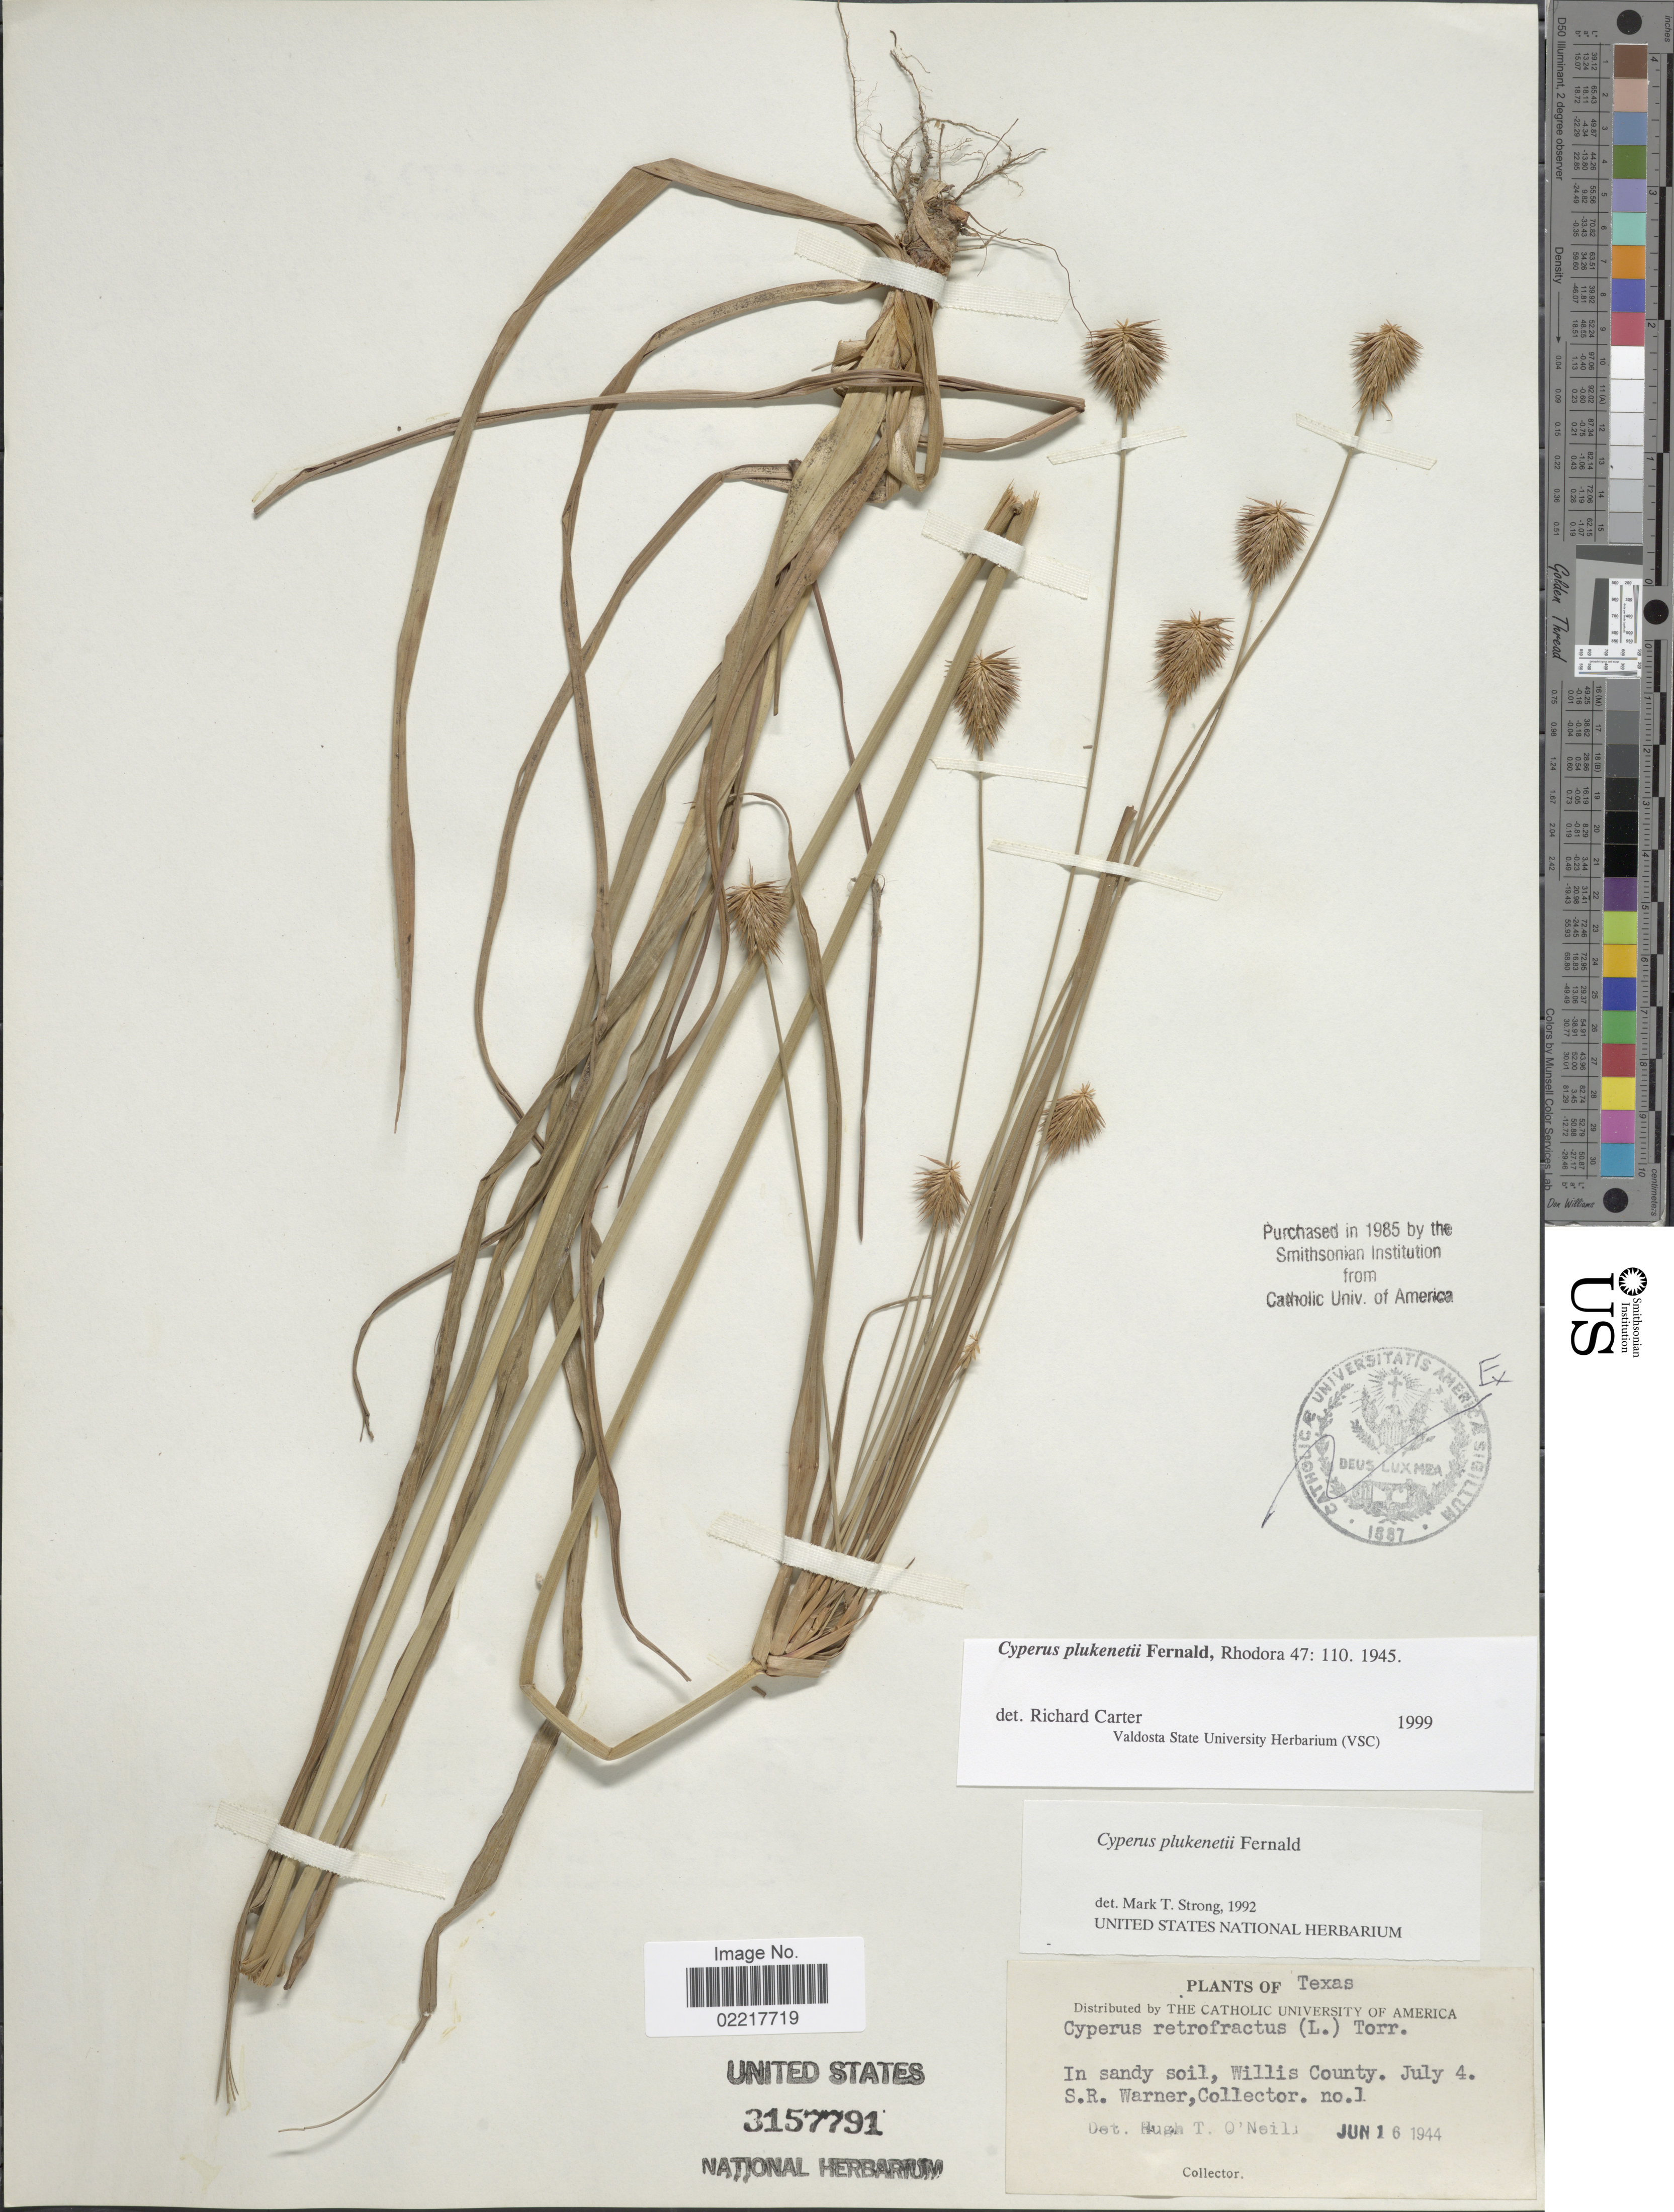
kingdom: Plantae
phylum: Tracheophyta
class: Liliopsida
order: Poales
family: Cyperaceae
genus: Cyperus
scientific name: Cyperus plukenetii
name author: Fernald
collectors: S. Warner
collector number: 1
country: United States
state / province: Texas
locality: Willis County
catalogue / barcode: US 3157791